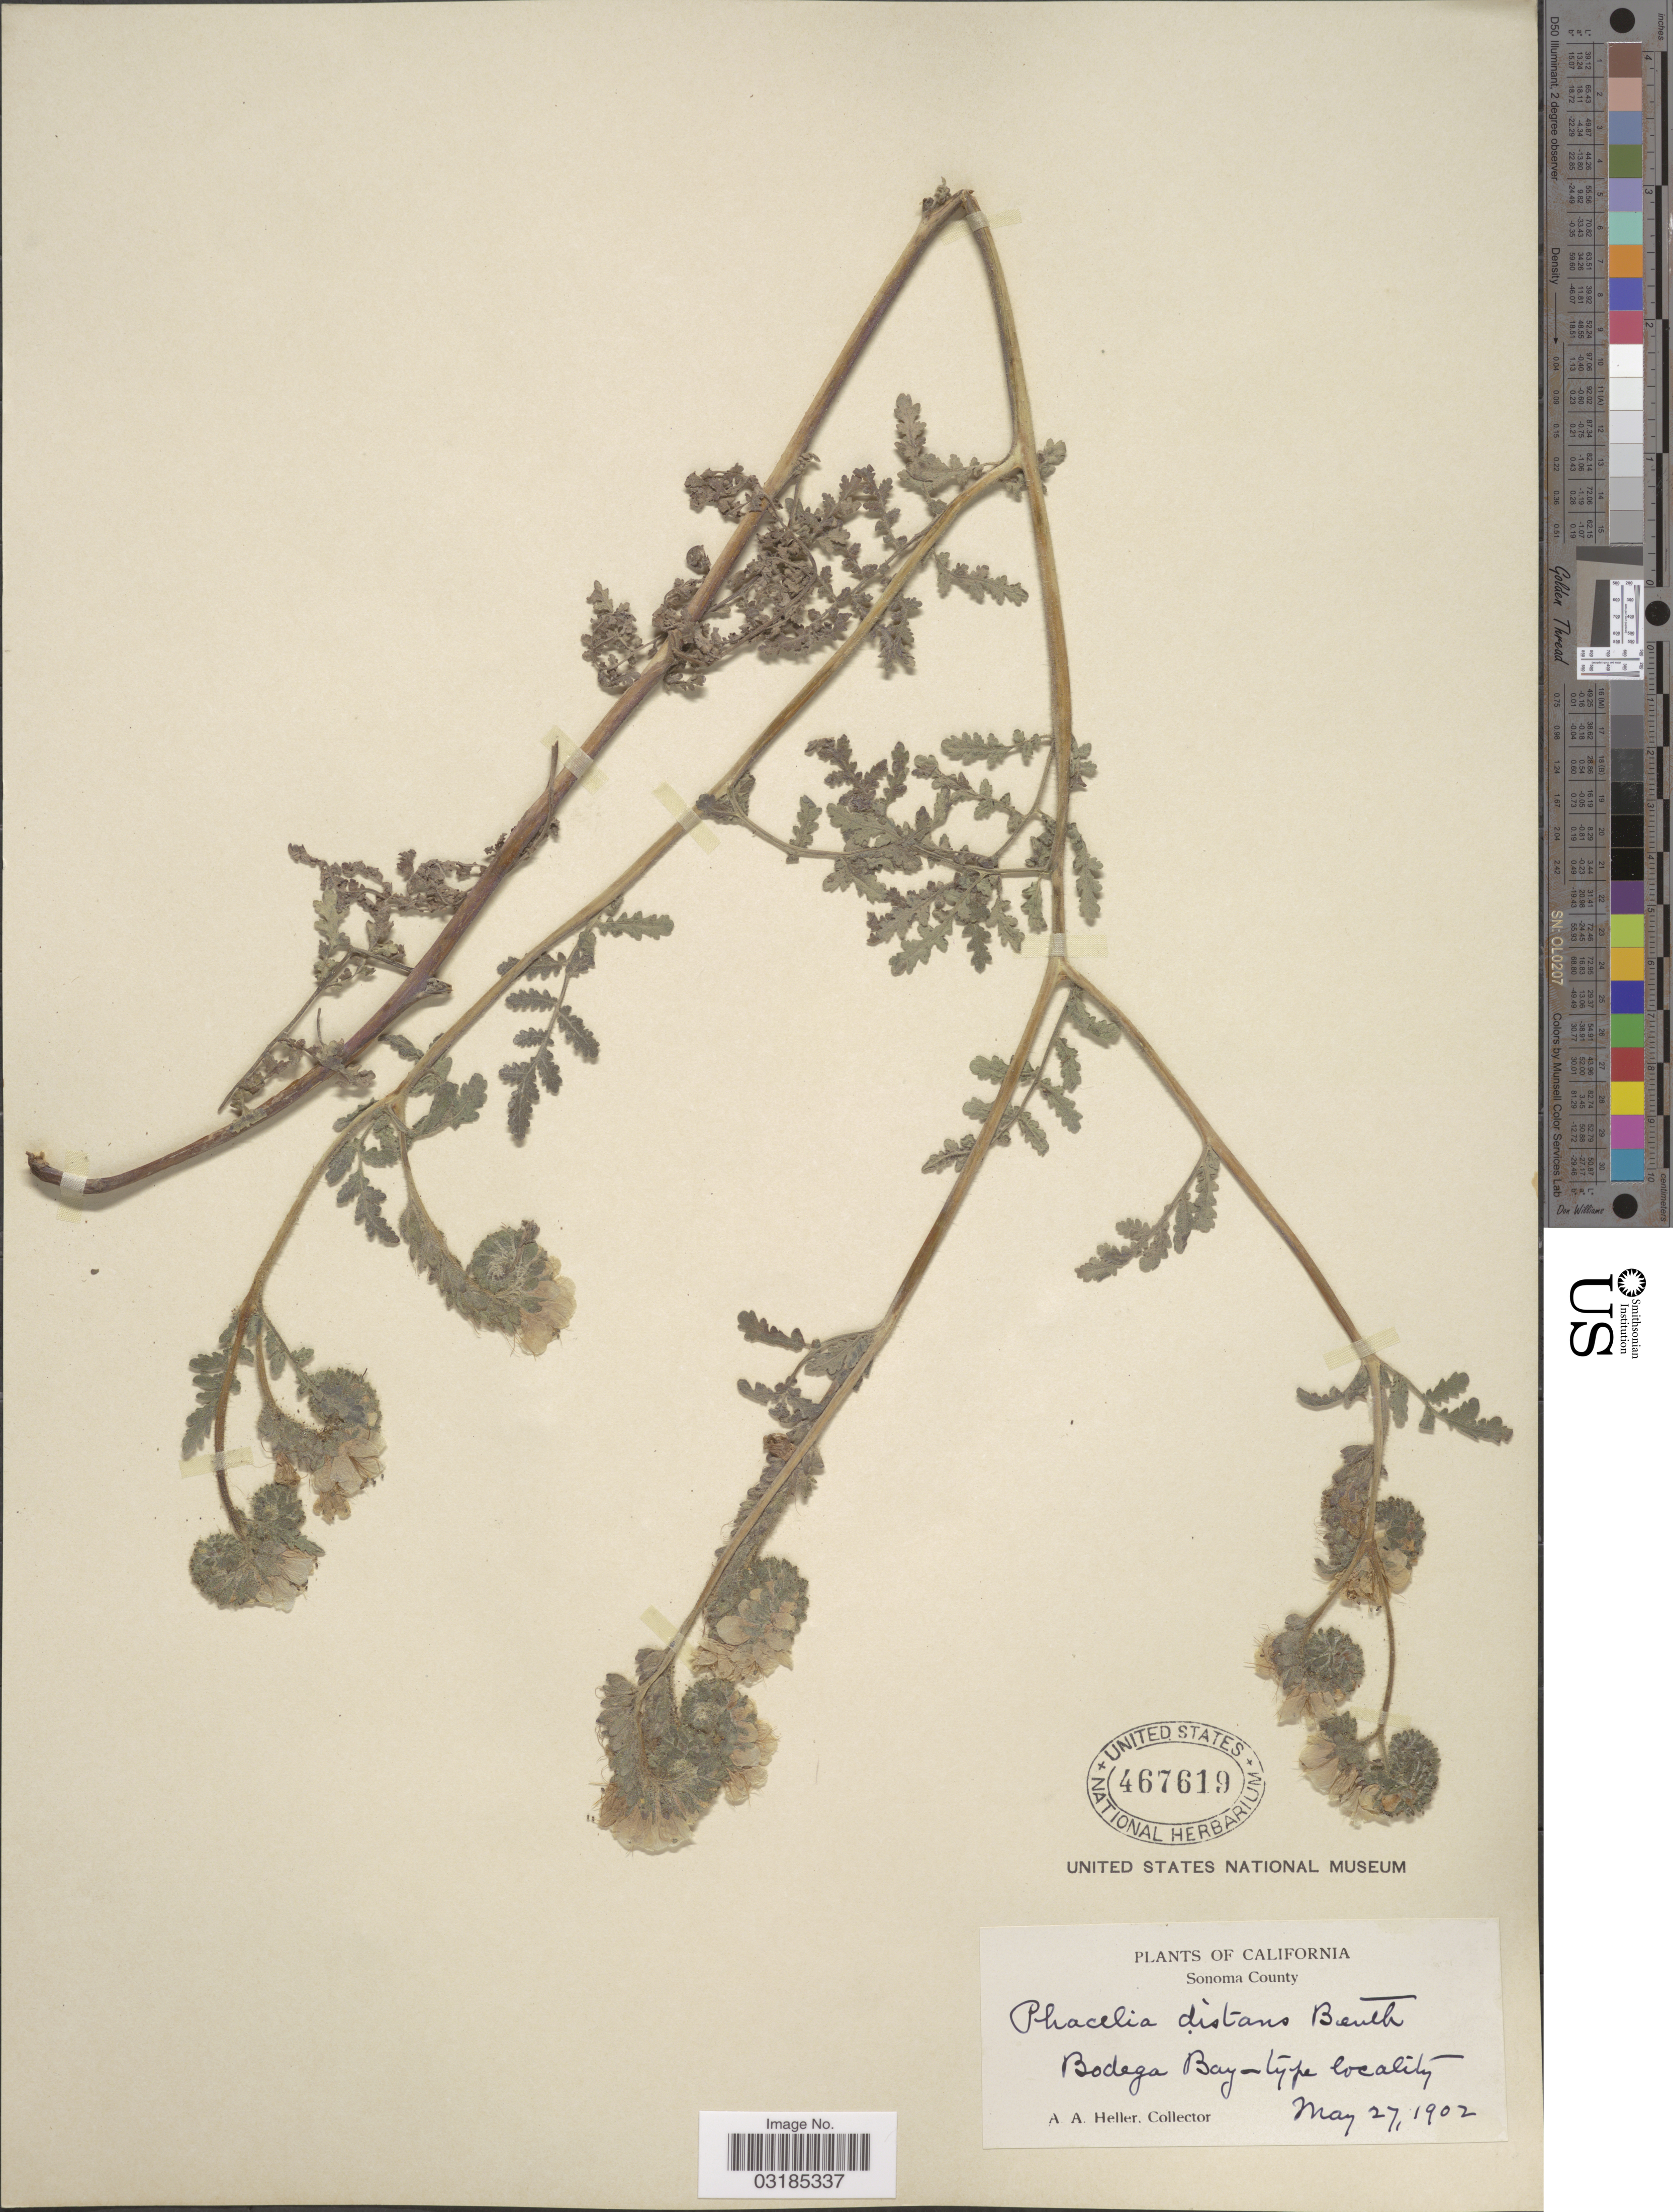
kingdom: Plantae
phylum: Tracheophyta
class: Magnoliopsida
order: Boraginales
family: Hydrophyllaceae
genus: Phacelia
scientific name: Phacelia distans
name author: Benth.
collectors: A. A. Heller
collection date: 1902-05-27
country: United States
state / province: California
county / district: Sonoma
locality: Sonoma County. Bodega Bay.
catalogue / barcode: US 467619